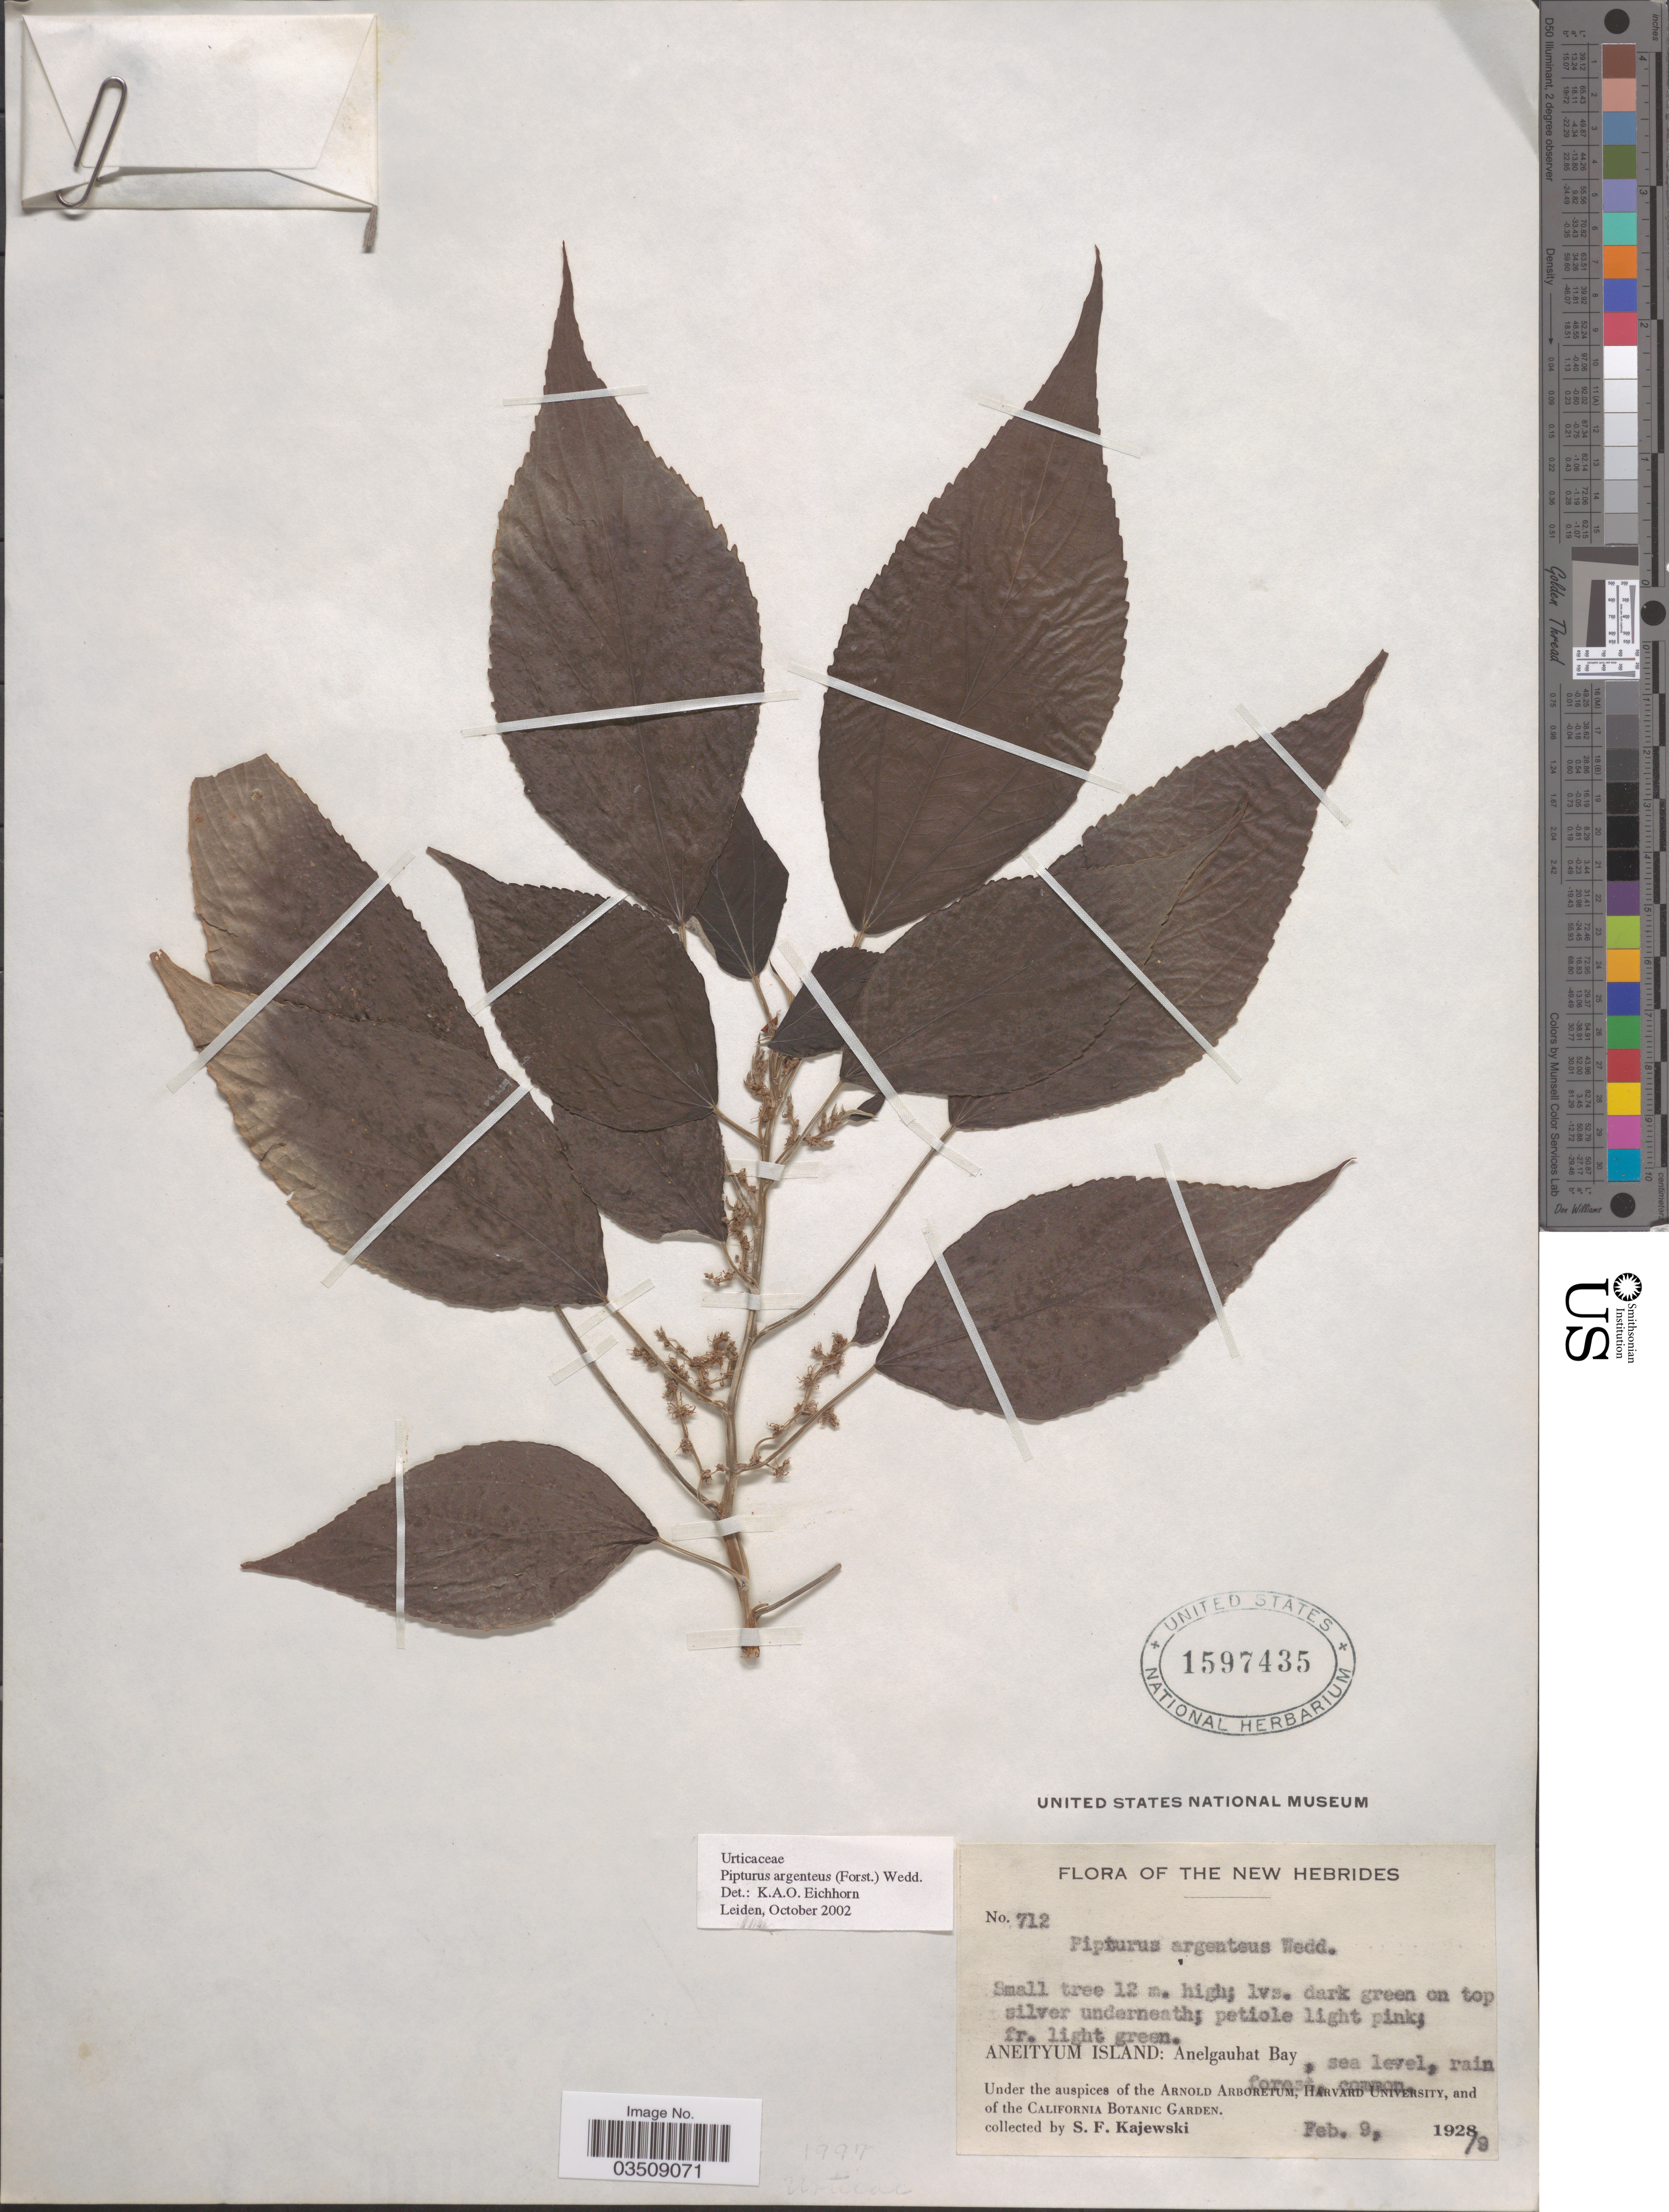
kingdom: Plantae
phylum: Tracheophyta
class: Magnoliopsida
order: Rosales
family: Urticaceae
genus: Pipturus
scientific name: Pipturus argenteus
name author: (G. Forst.) Wedd.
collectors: S. Kajewski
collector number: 712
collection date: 1928-02-09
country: Vanuatu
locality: The New Hebrides. Aneityum Island: Anelgauhat Bay.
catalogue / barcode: US 1597435